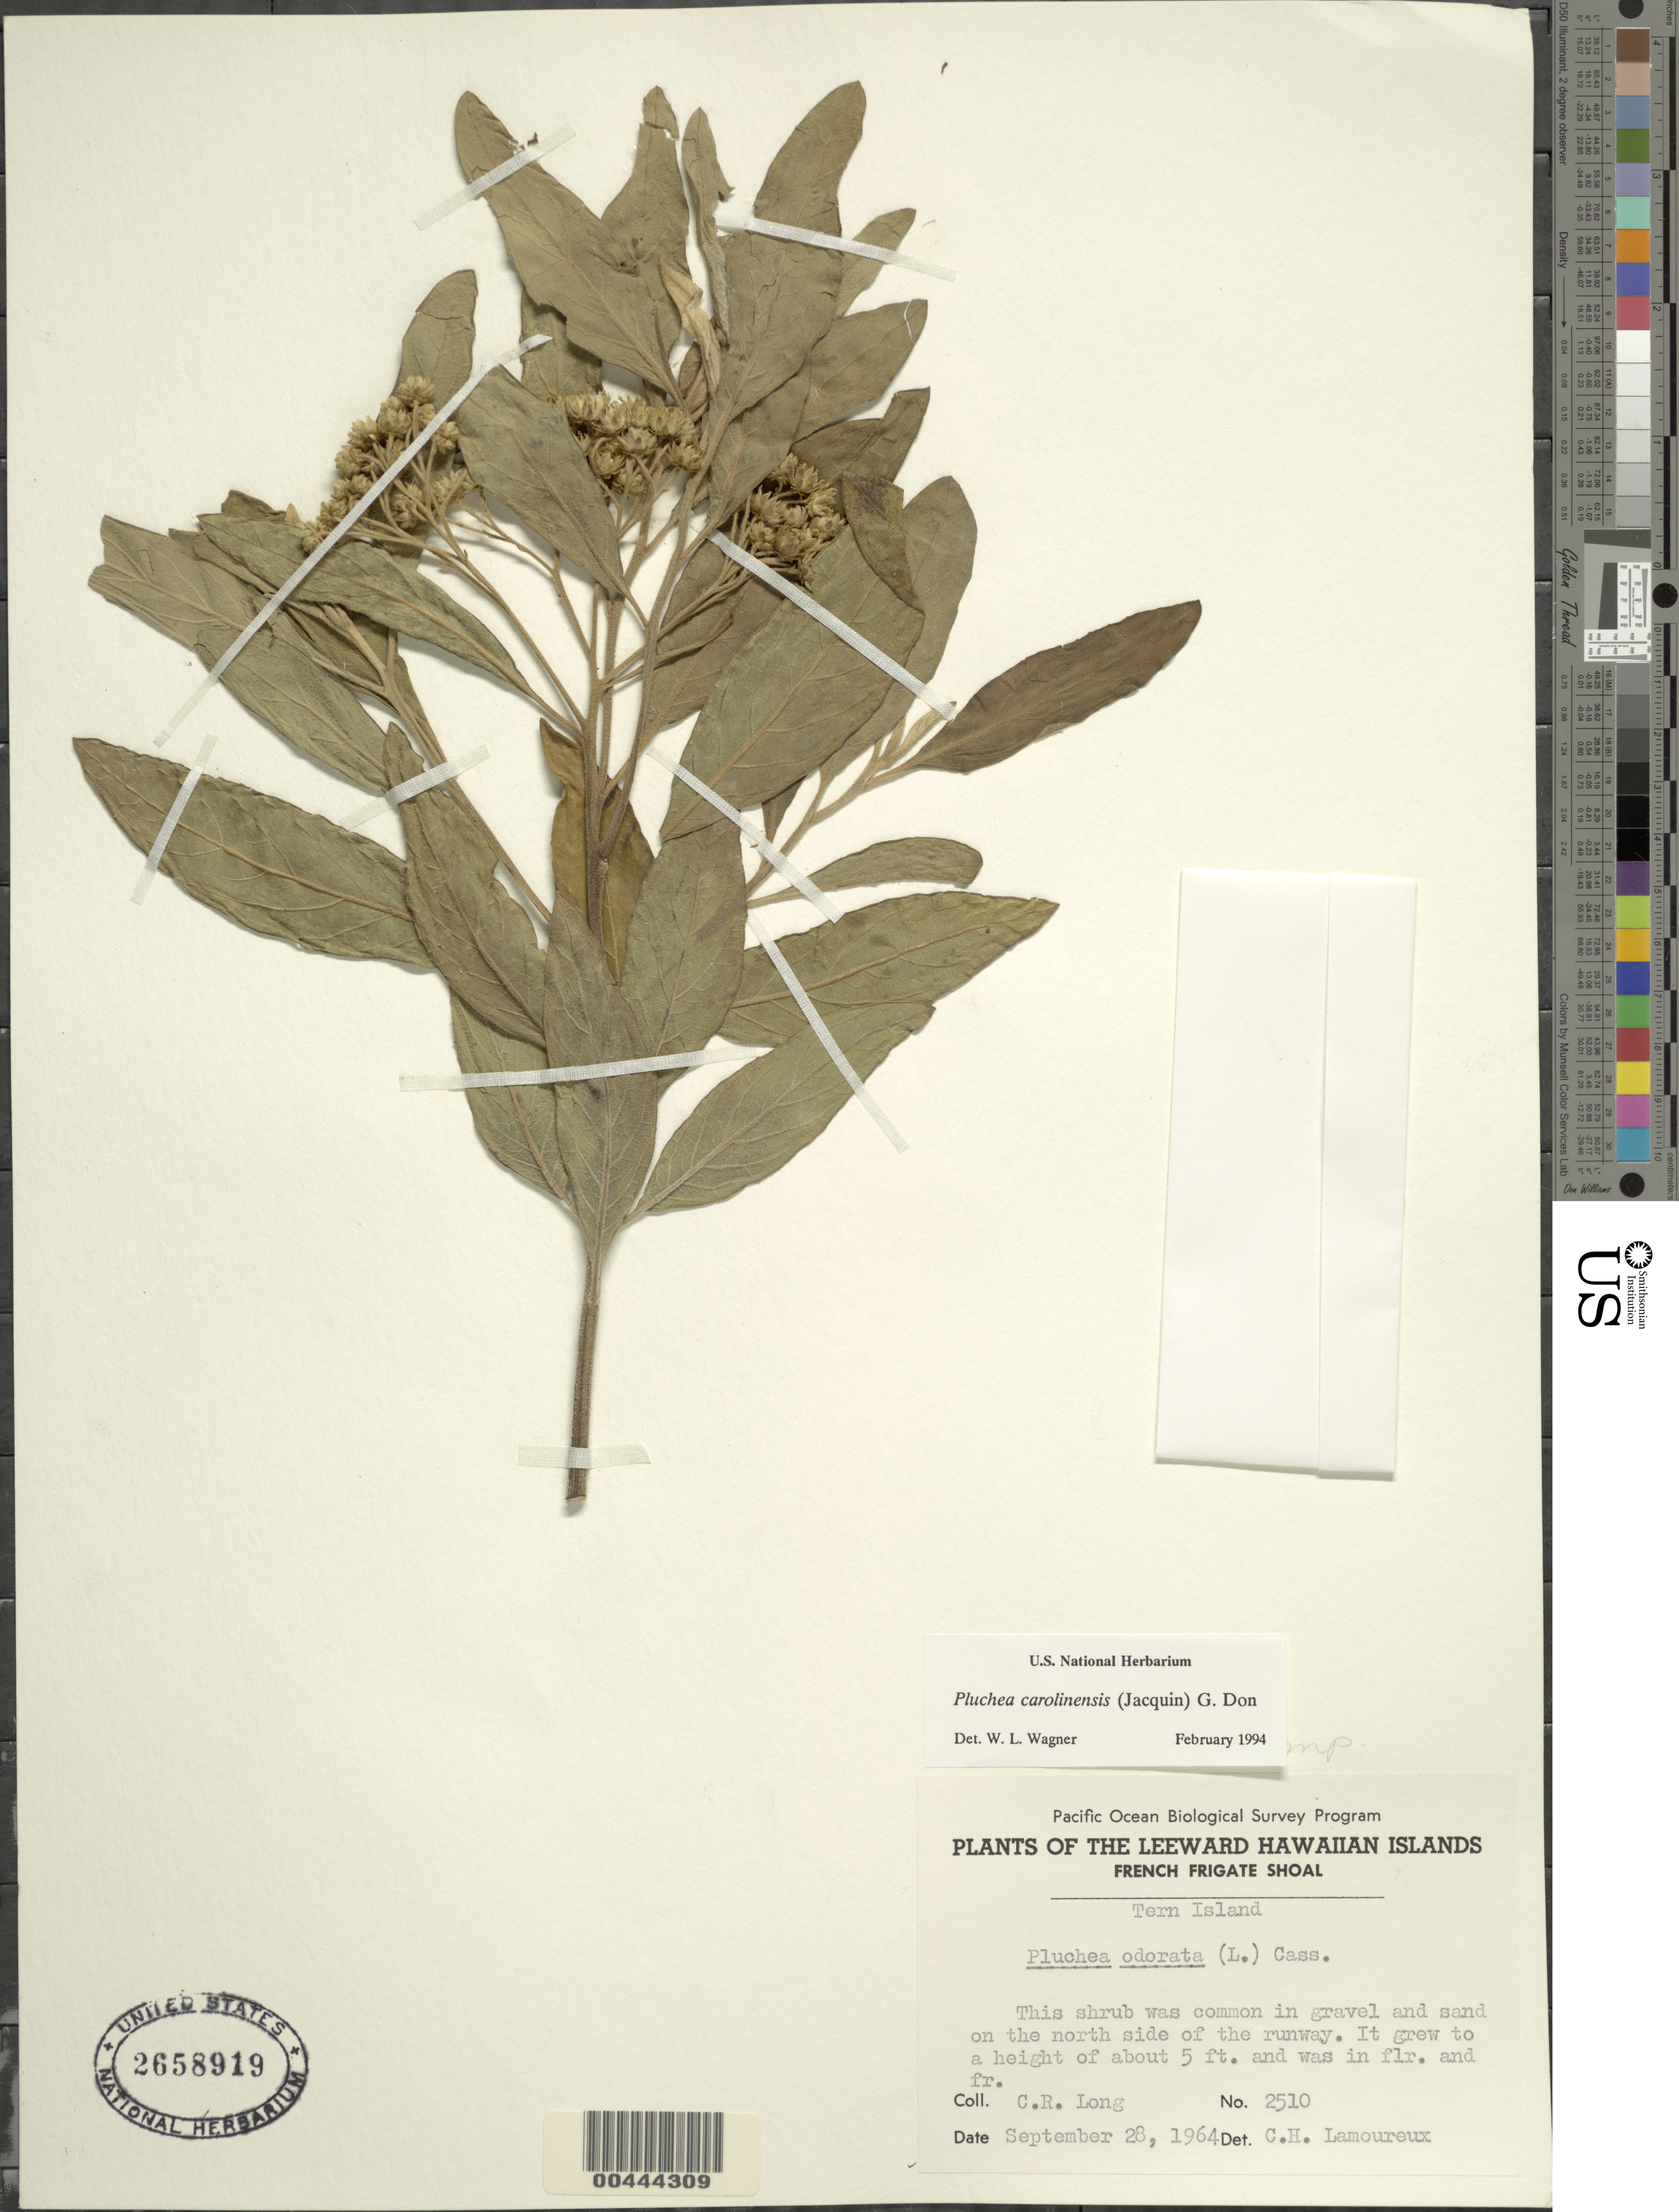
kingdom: Plantae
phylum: Tracheophyta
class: Magnoliopsida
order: Asterales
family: Asteraceae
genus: Pluchea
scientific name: Pluchea carolinensis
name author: (Jacq.) D. Don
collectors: C. Long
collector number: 2510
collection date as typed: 28 Sep 1964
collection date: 1964-09-28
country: United States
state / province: Hawaii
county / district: Honolulu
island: French Frigate Shoals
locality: Tern Islet, on the N side of the runway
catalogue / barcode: US 2658919